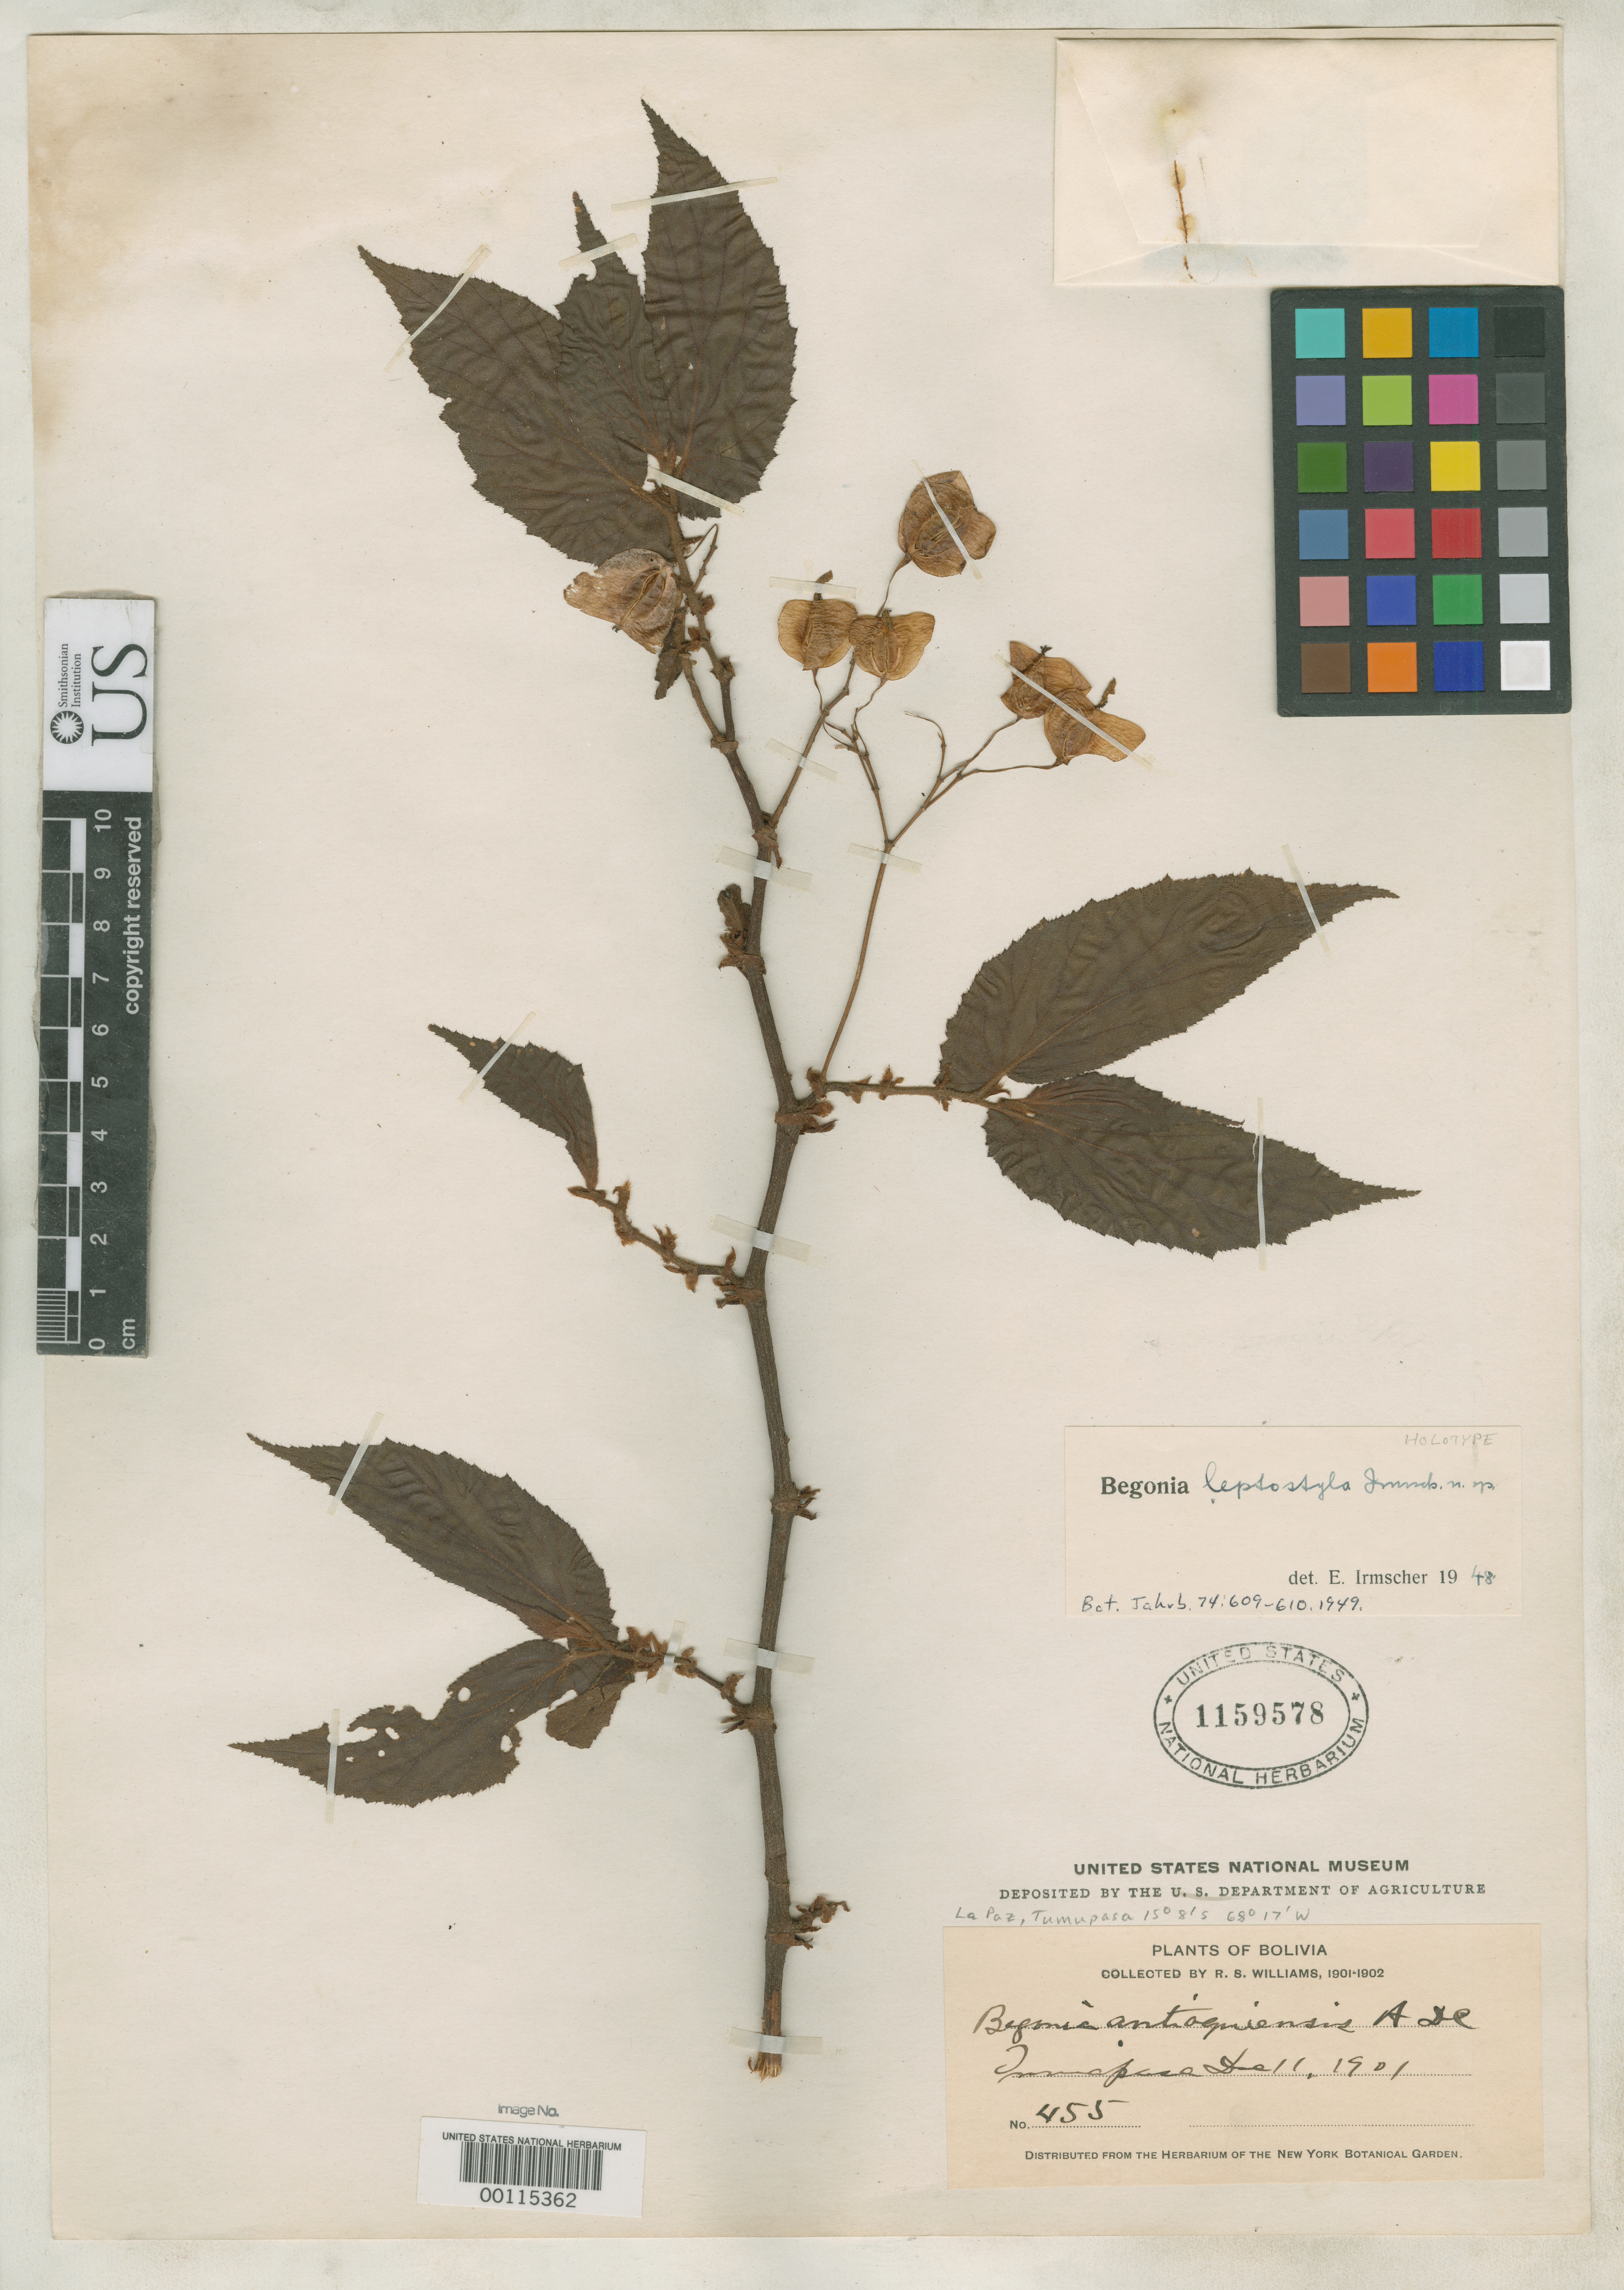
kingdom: Plantae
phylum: Tracheophyta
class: Magnoliopsida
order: Cucurbitales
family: Begoniaceae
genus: Begonia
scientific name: Begonia leptostyla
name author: Irmsch.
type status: Holotype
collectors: R. S. Williams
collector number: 455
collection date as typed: Dec. 11, 1901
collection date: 1901-12-11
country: Bolivia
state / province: La Paz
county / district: Iturralde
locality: Tumupasa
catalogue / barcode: US 1159578